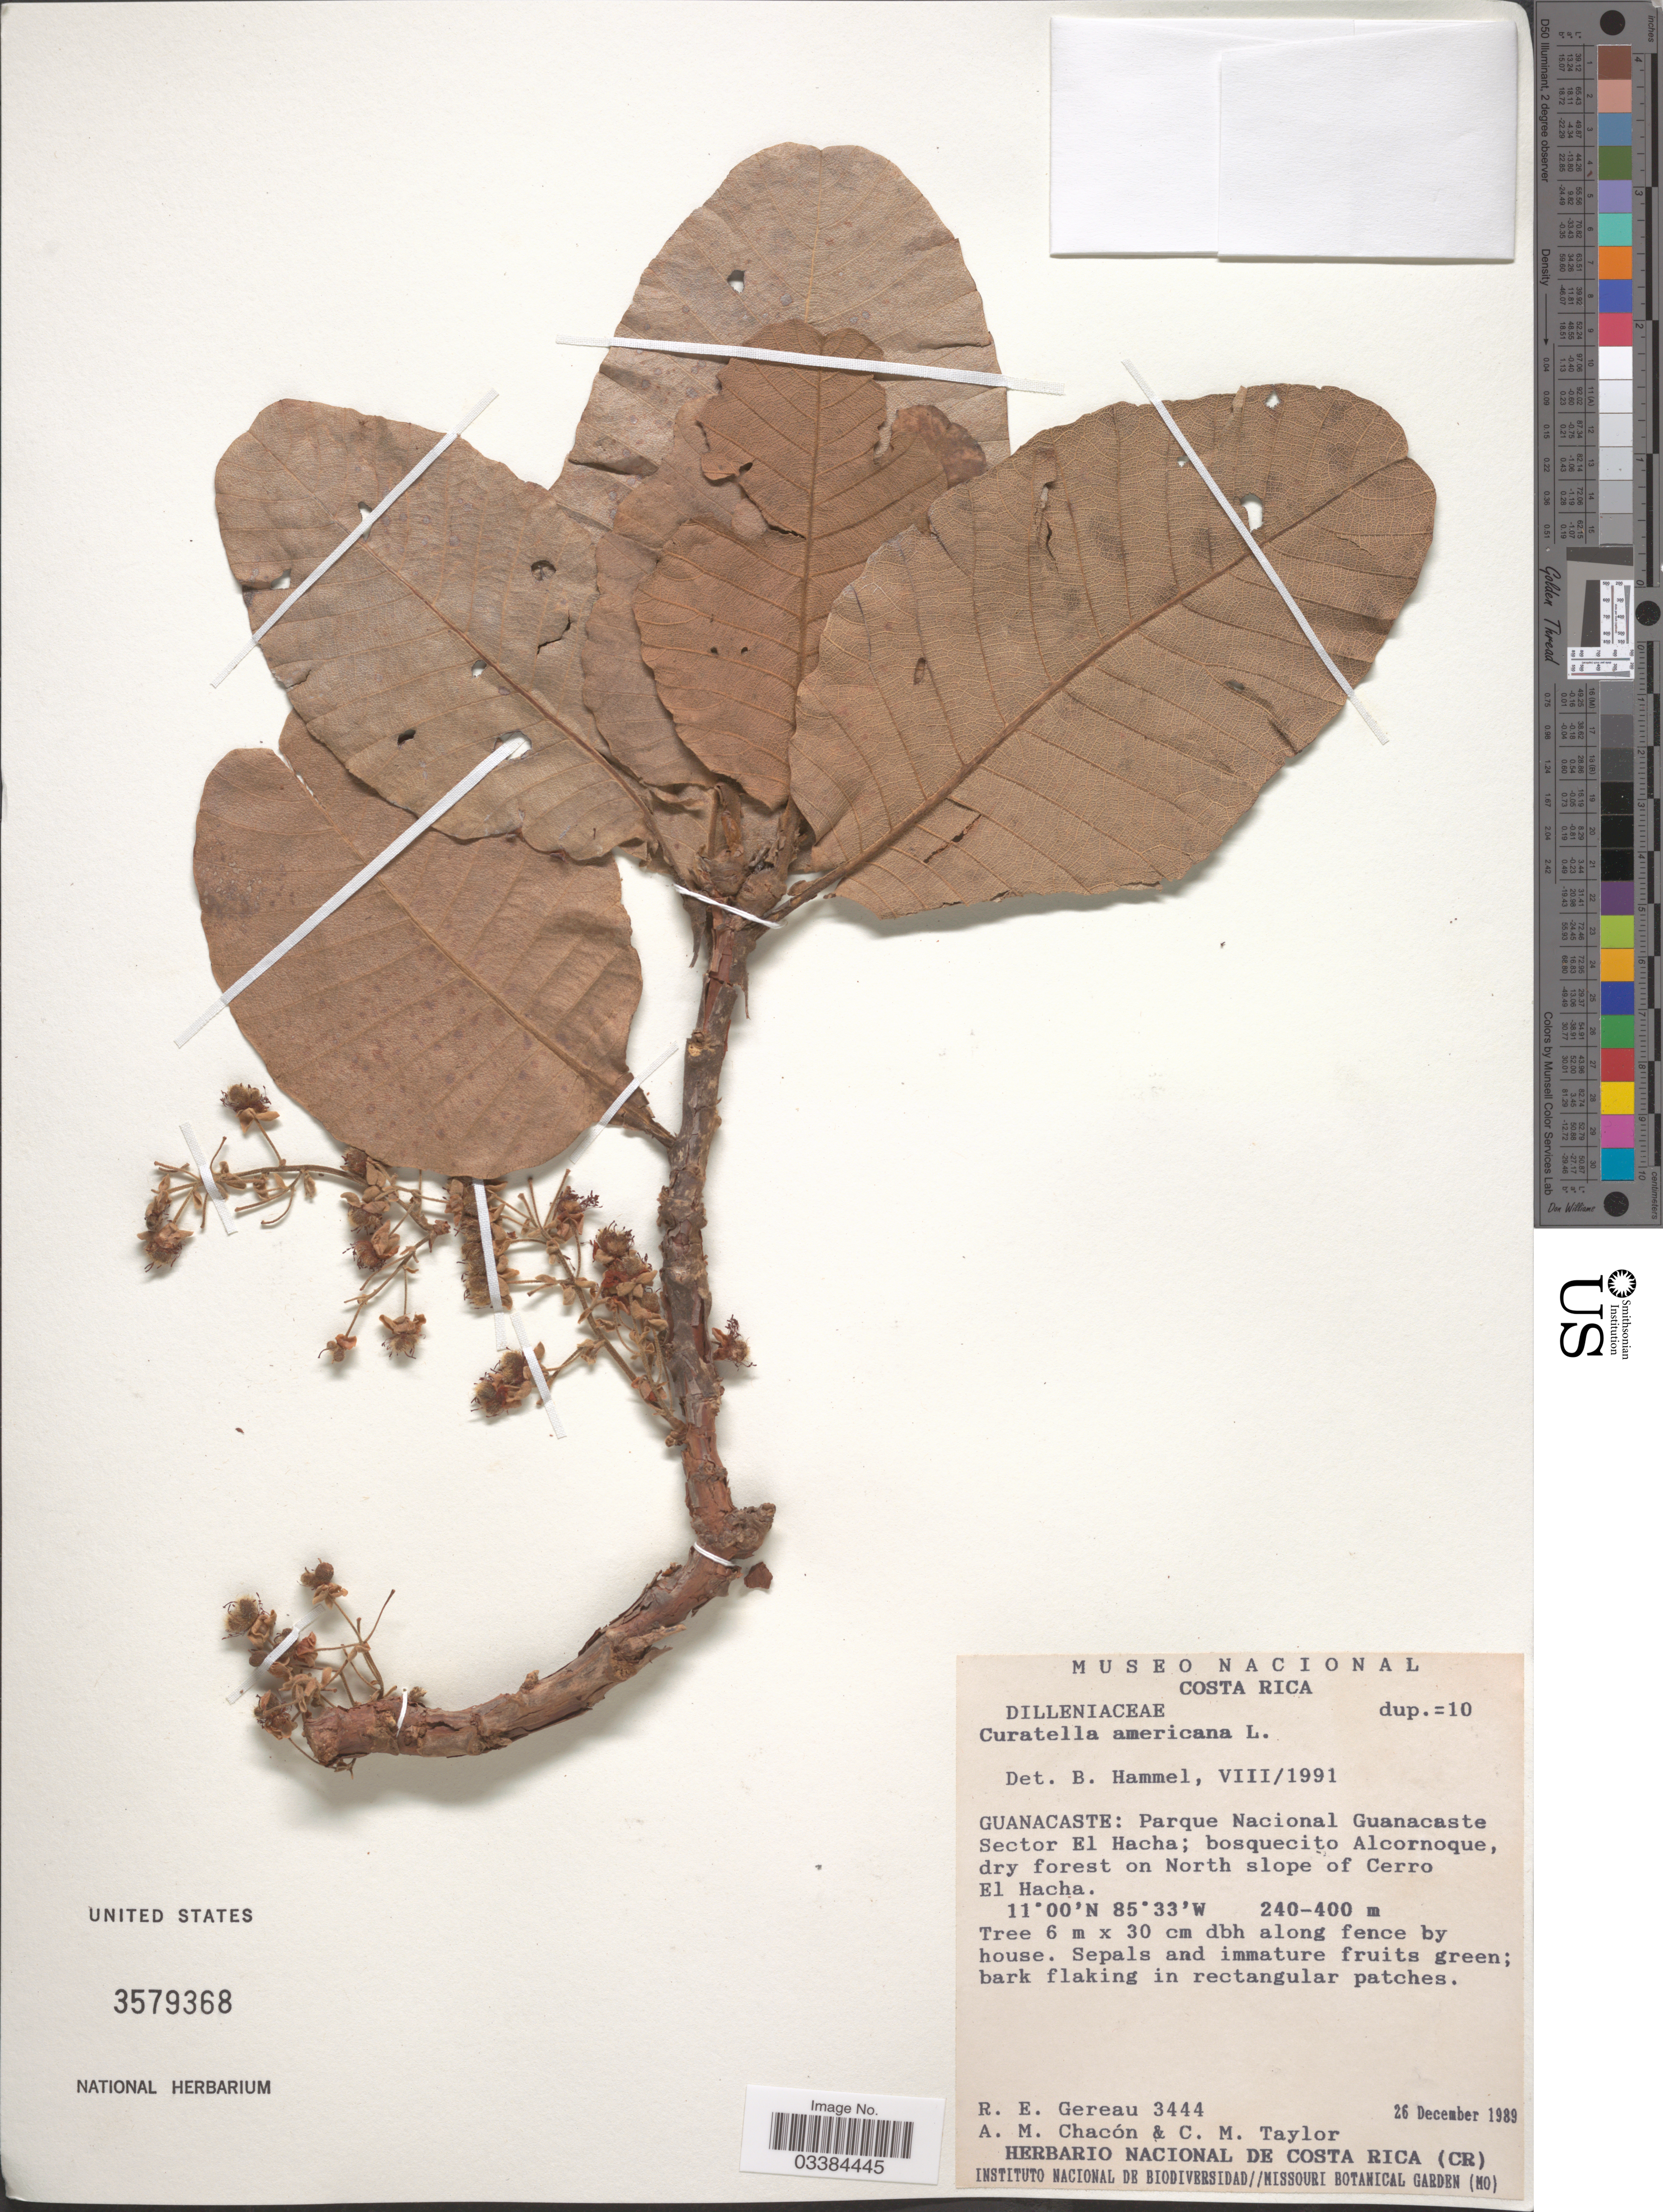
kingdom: Plantae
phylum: Tracheophyta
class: Magnoliopsida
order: Dilleniales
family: Dilleniaceae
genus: Curatella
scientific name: Curatella americana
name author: L.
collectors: R. Gereau, A. Chacón & C. M. Taylor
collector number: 3444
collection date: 1989-12-26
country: Costa Rica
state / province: Guanacaste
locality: Parque Nacional Guanacaste Sector El Hacha; bosquecito Alcornoque, dry forest on North slope of Cerro El Hacha.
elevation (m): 240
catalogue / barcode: US 3579368